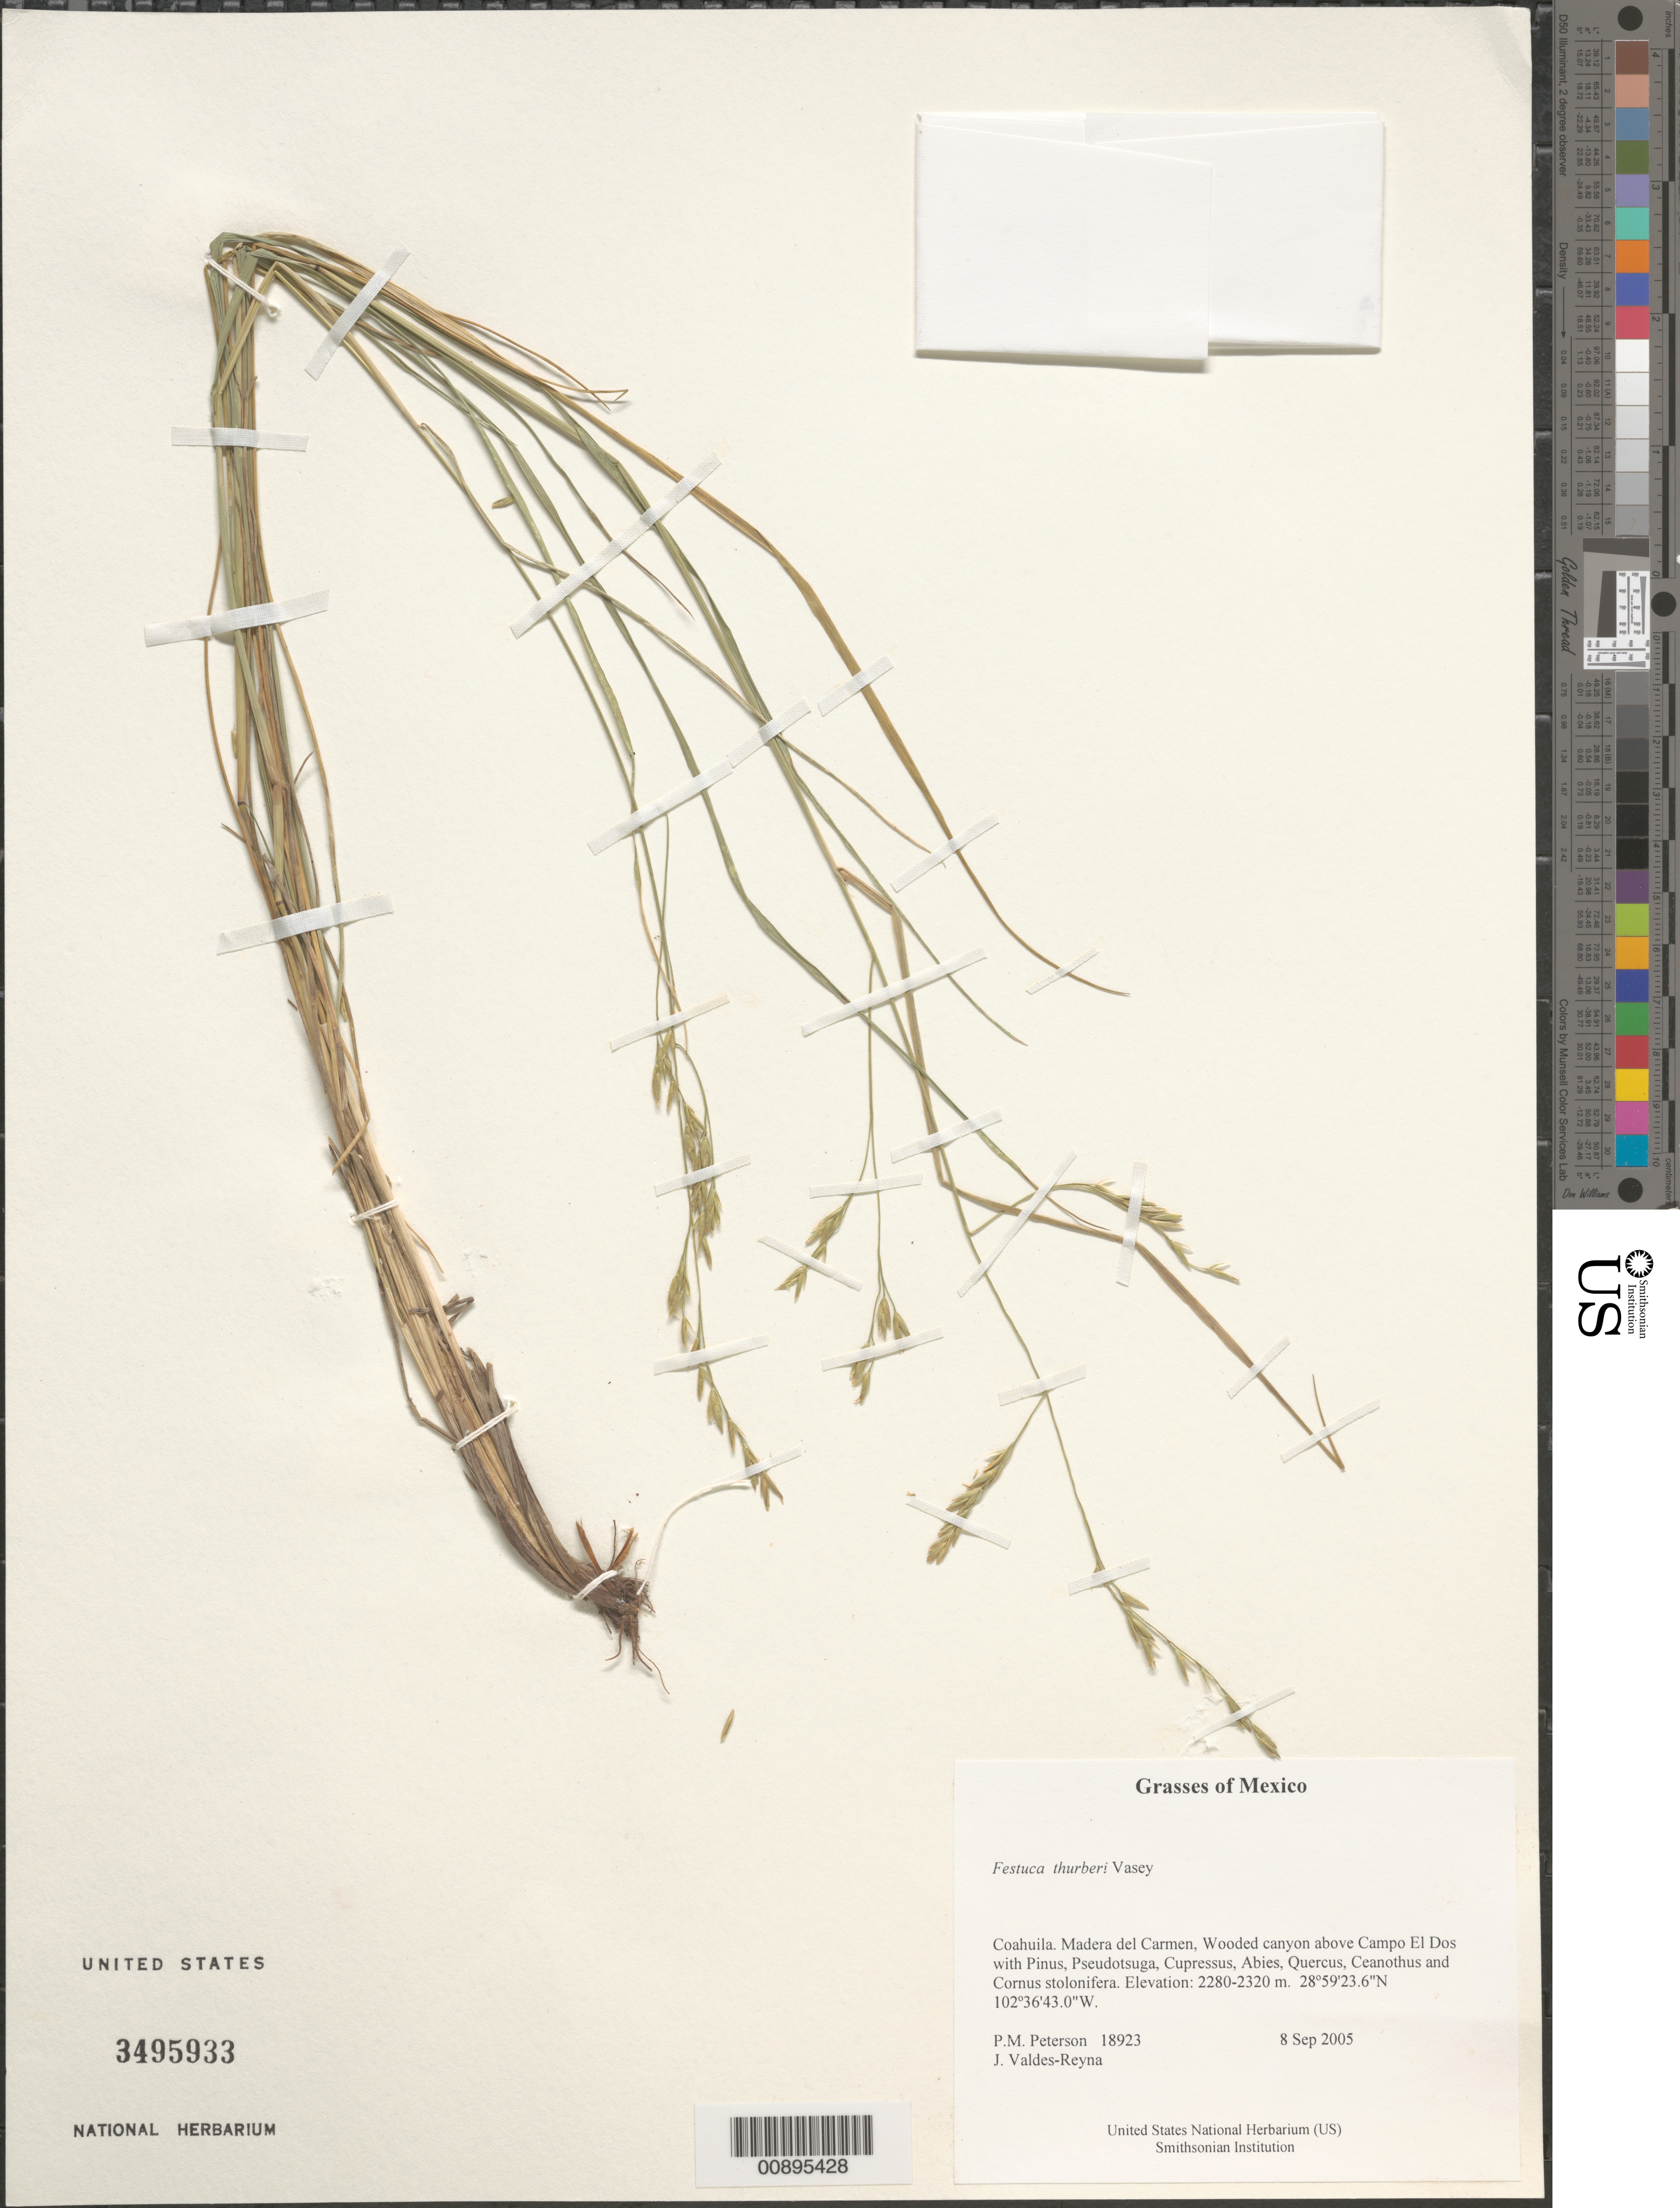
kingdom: Plantae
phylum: Tracheophyta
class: Liliopsida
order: Poales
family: Poaceae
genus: Festuca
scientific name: Festuca thurberi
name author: Vasey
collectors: P. M. Peterson & J. Valdés-Reyna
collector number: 18923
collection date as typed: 08 Sep 2005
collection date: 2005-09-08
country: Mexico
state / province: Coahuila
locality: Madera del Carmen, Wooded canyon above Campo El Dos with Pinus, Pseudotsuga, Cupressus, Abies, Quercus, Ceanothus and Cornus stolonifera.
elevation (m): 2280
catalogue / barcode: US 3495933